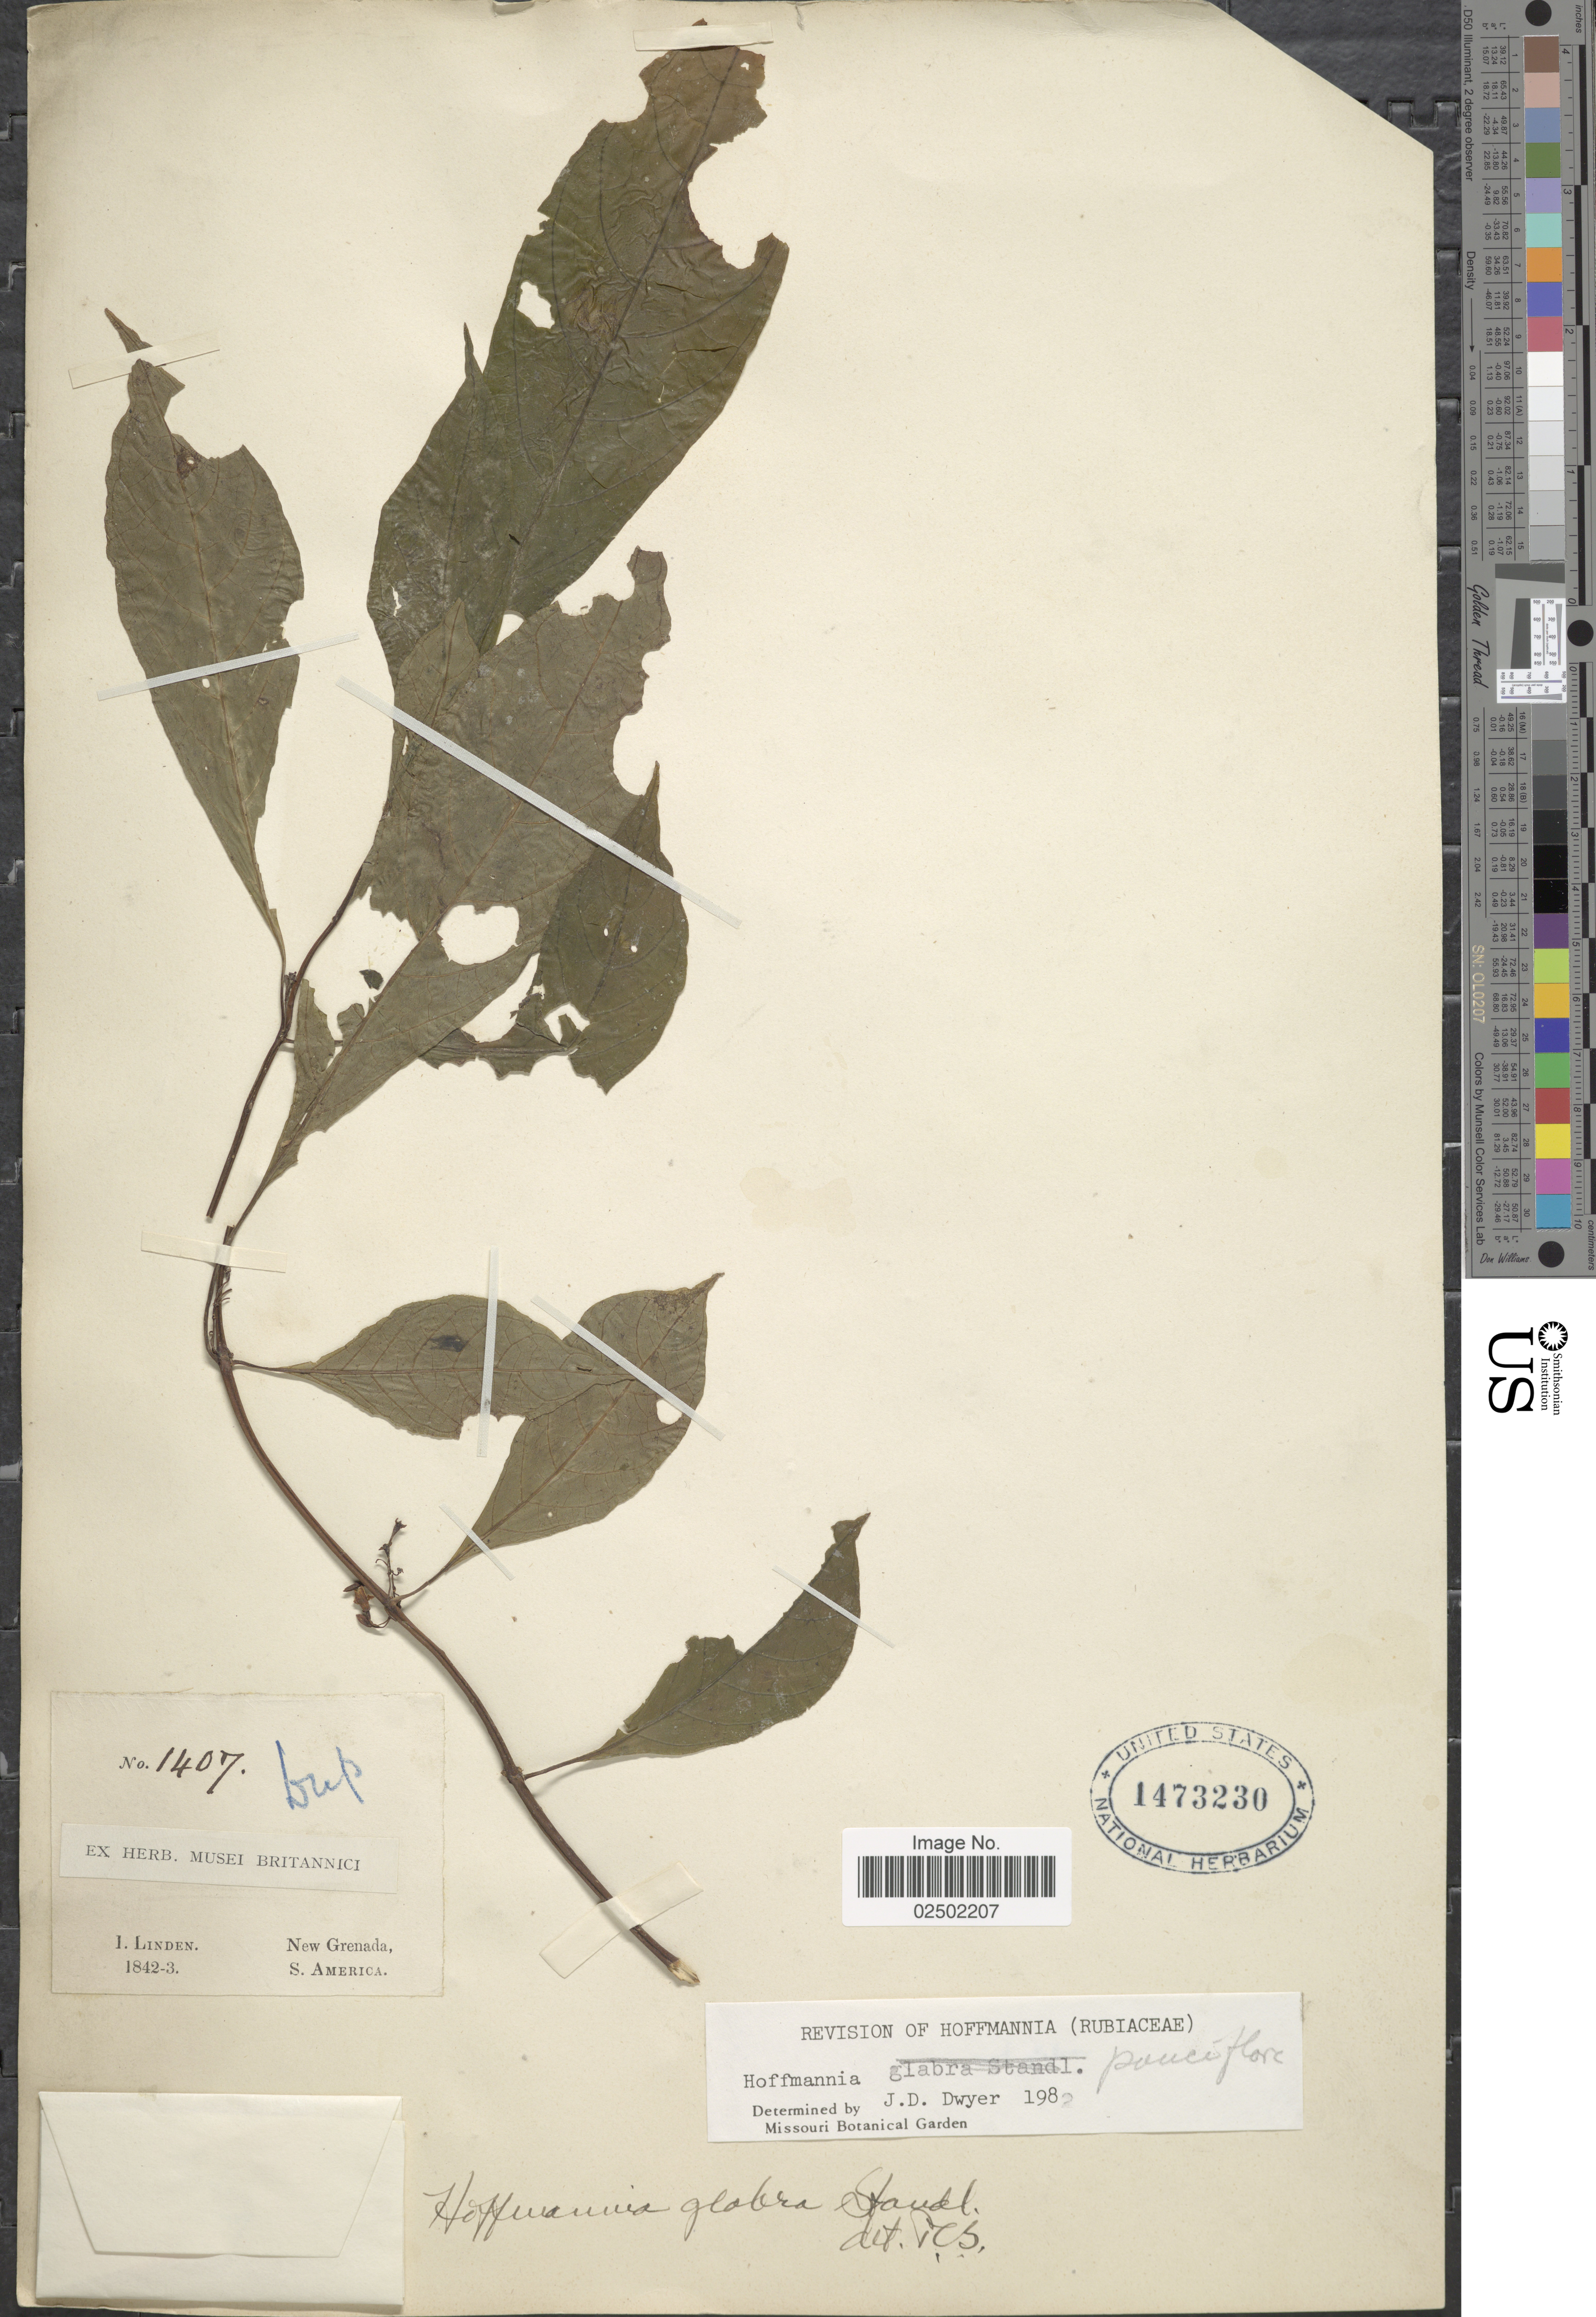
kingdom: Plantae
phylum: Tracheophyta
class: Magnoliopsida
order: Gentianales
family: Rubiaceae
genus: Hoffmannia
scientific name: Hoffmannia pauciflora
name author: Standl.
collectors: I. Linden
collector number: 1407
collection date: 1842/1843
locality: New Grenada, S. America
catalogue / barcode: US 1473230